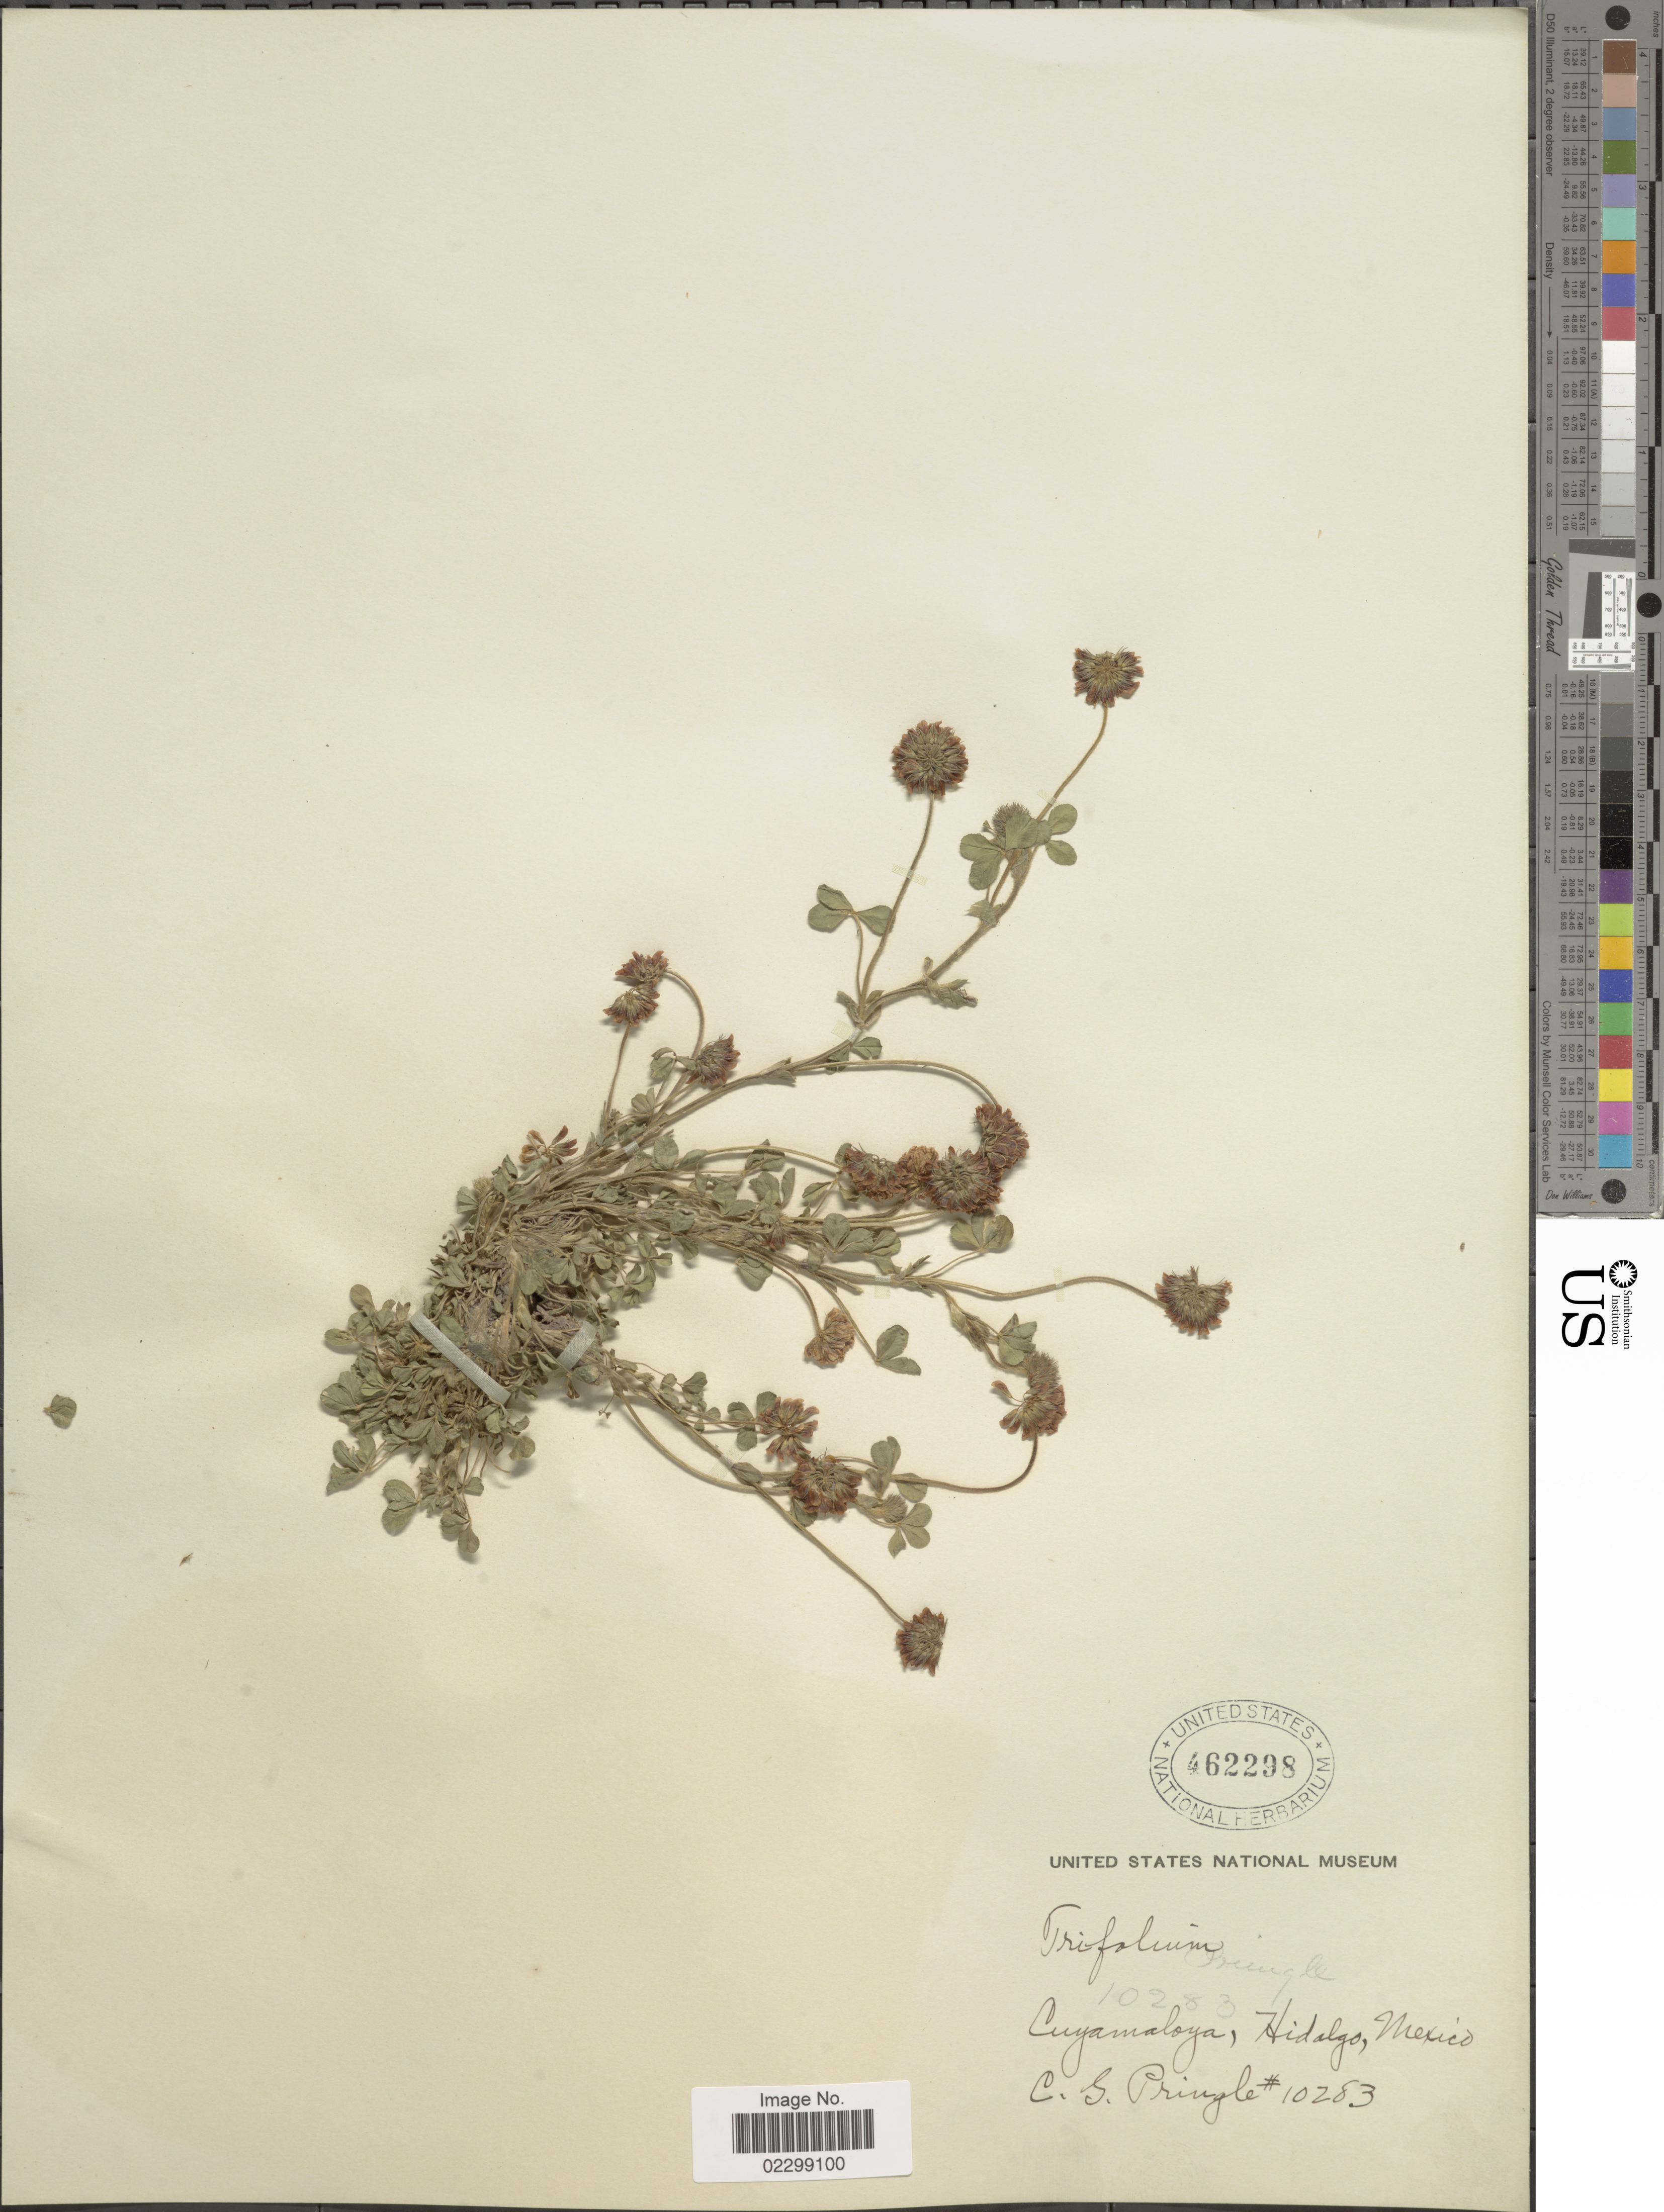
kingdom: Plantae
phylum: Tracheophyta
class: Magnoliopsida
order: Fabales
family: Fabaceae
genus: Trifolium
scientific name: Trifolium sp.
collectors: C. G. Pringle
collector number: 10283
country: Mexico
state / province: Hidalgo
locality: Cuyamaloya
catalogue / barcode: US 462298